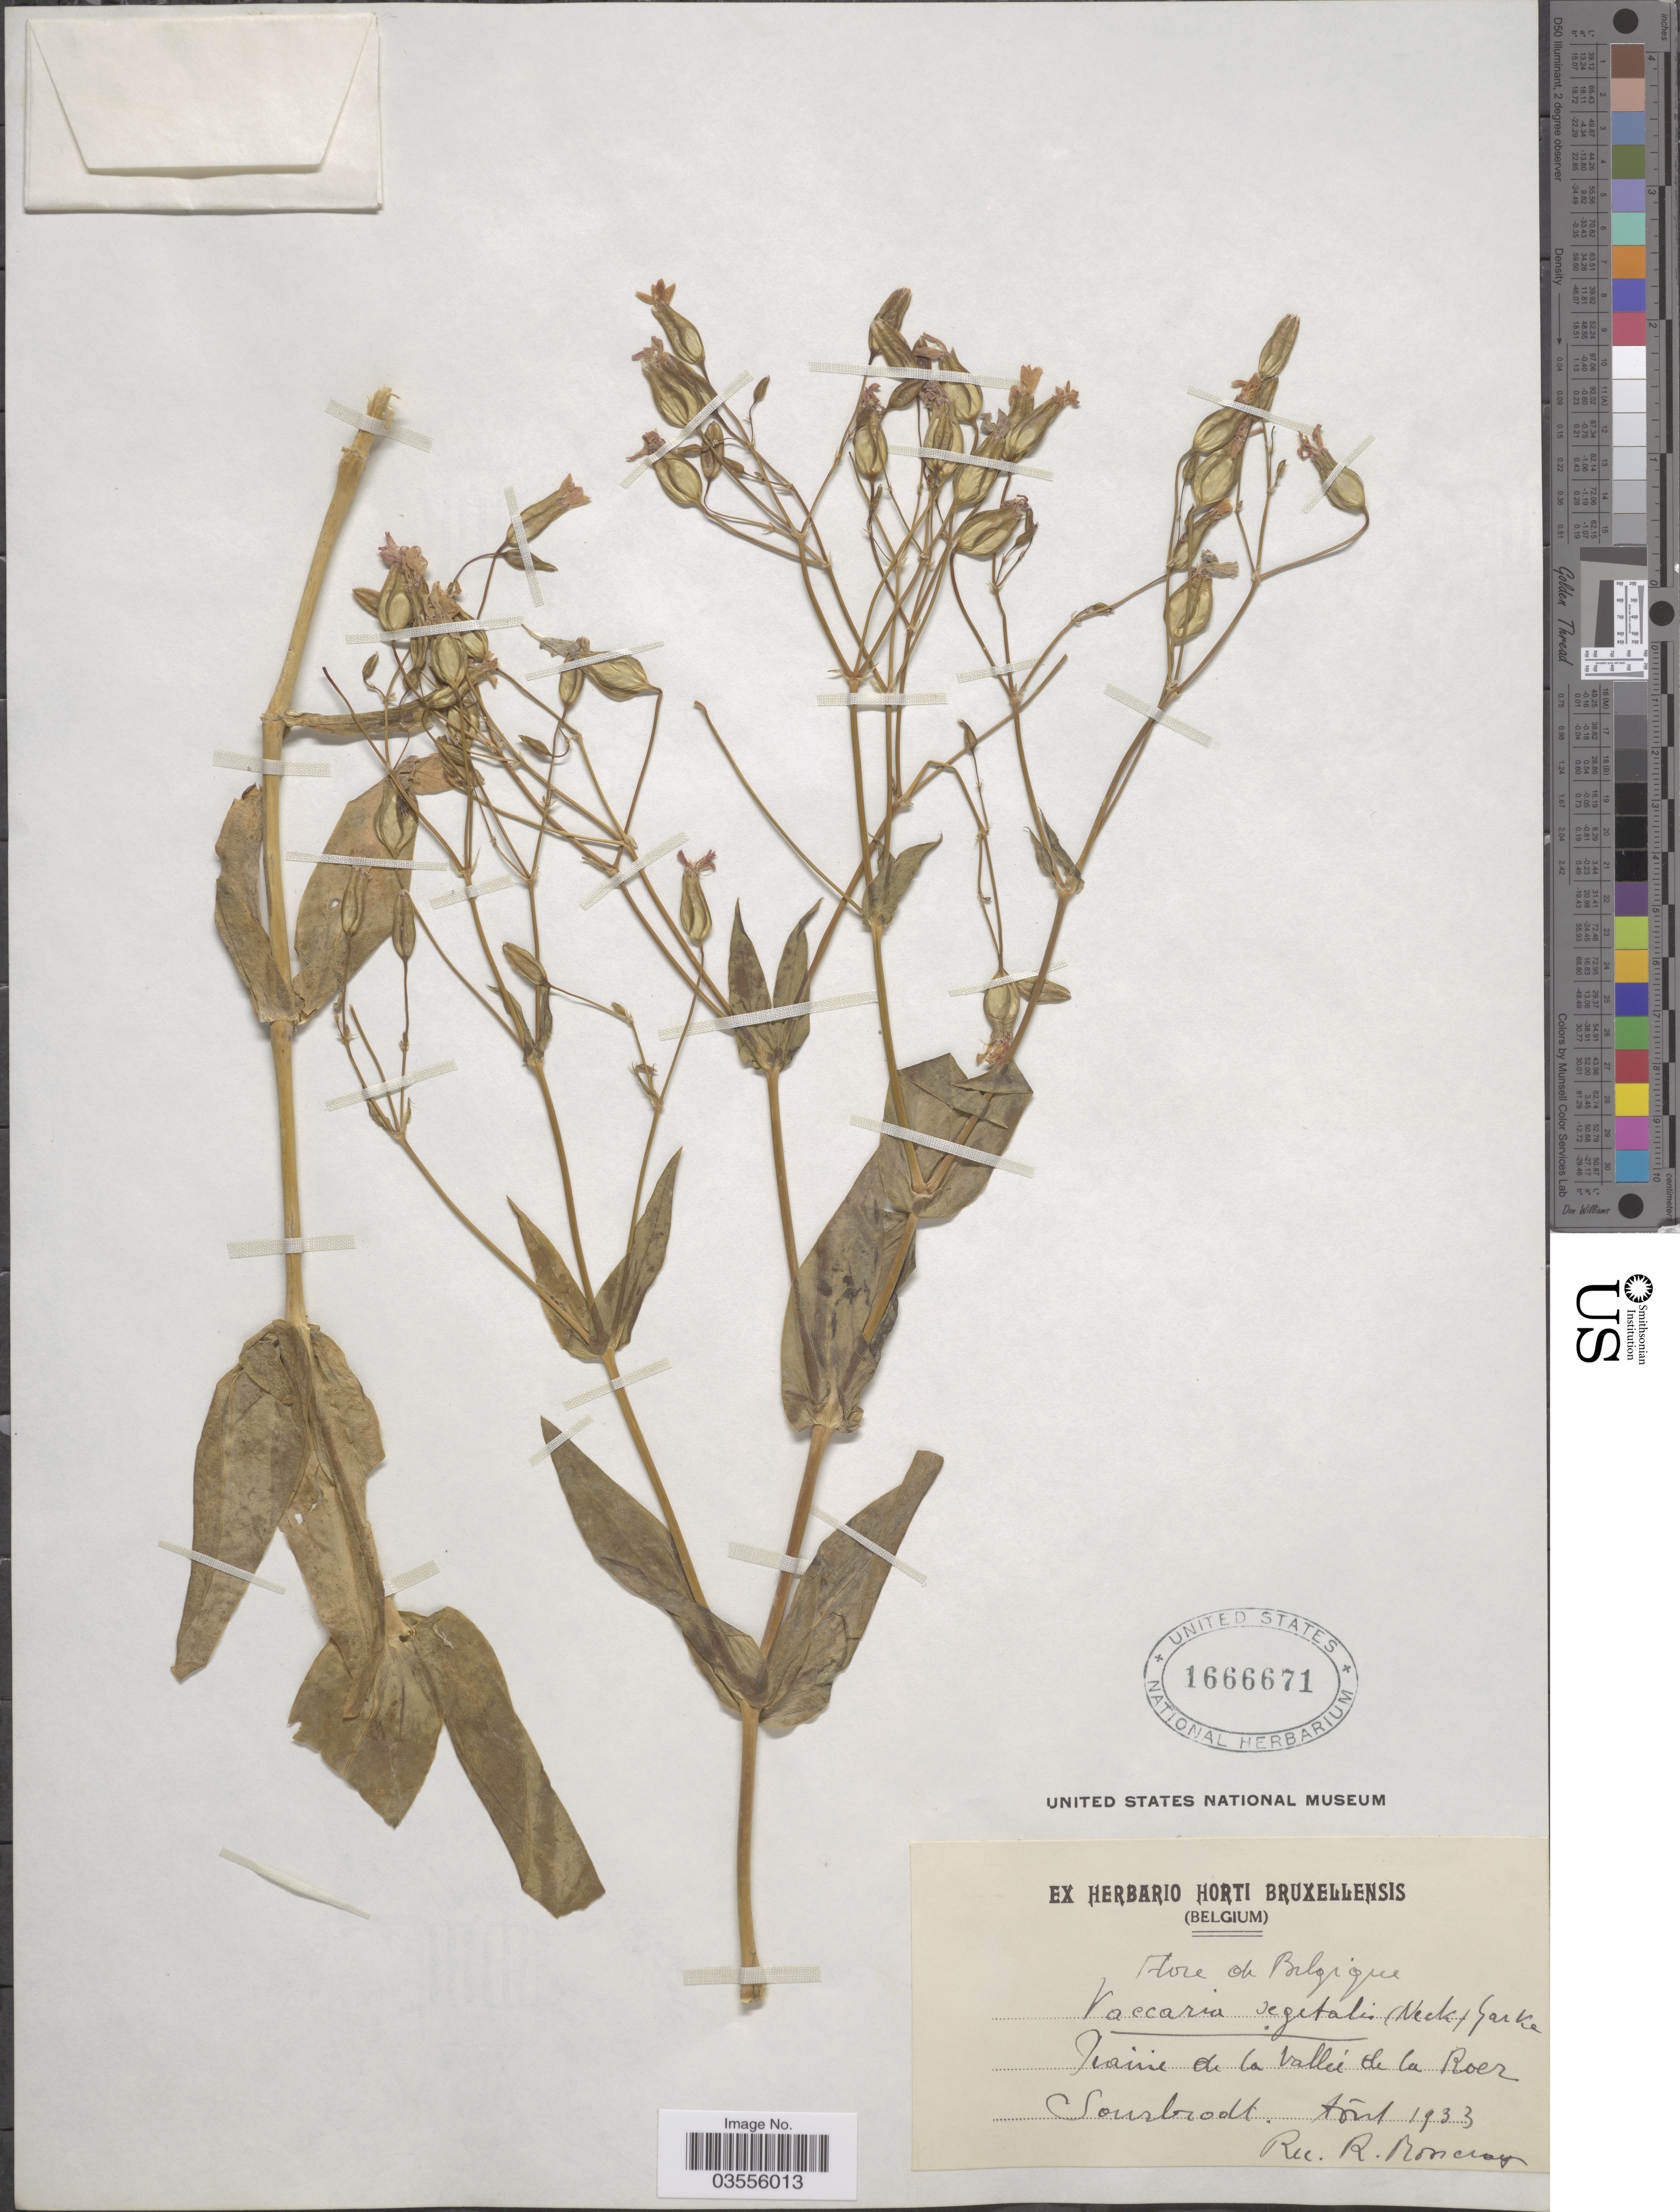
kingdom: Plantae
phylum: Tracheophyta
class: Magnoliopsida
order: Caryophyllales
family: Caryophyllaceae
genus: Gypsophila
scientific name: Gypsophila vaccaria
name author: (L.) Sm.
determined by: Strong, M. T., (US), Smithsonian Institution - National Museum of Natural History (UNITED STATES)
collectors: R. Moncroy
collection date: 1933-08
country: Belgium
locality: Prairie de la Vallée de la Roer Sourbrodt.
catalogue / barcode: US 1666671